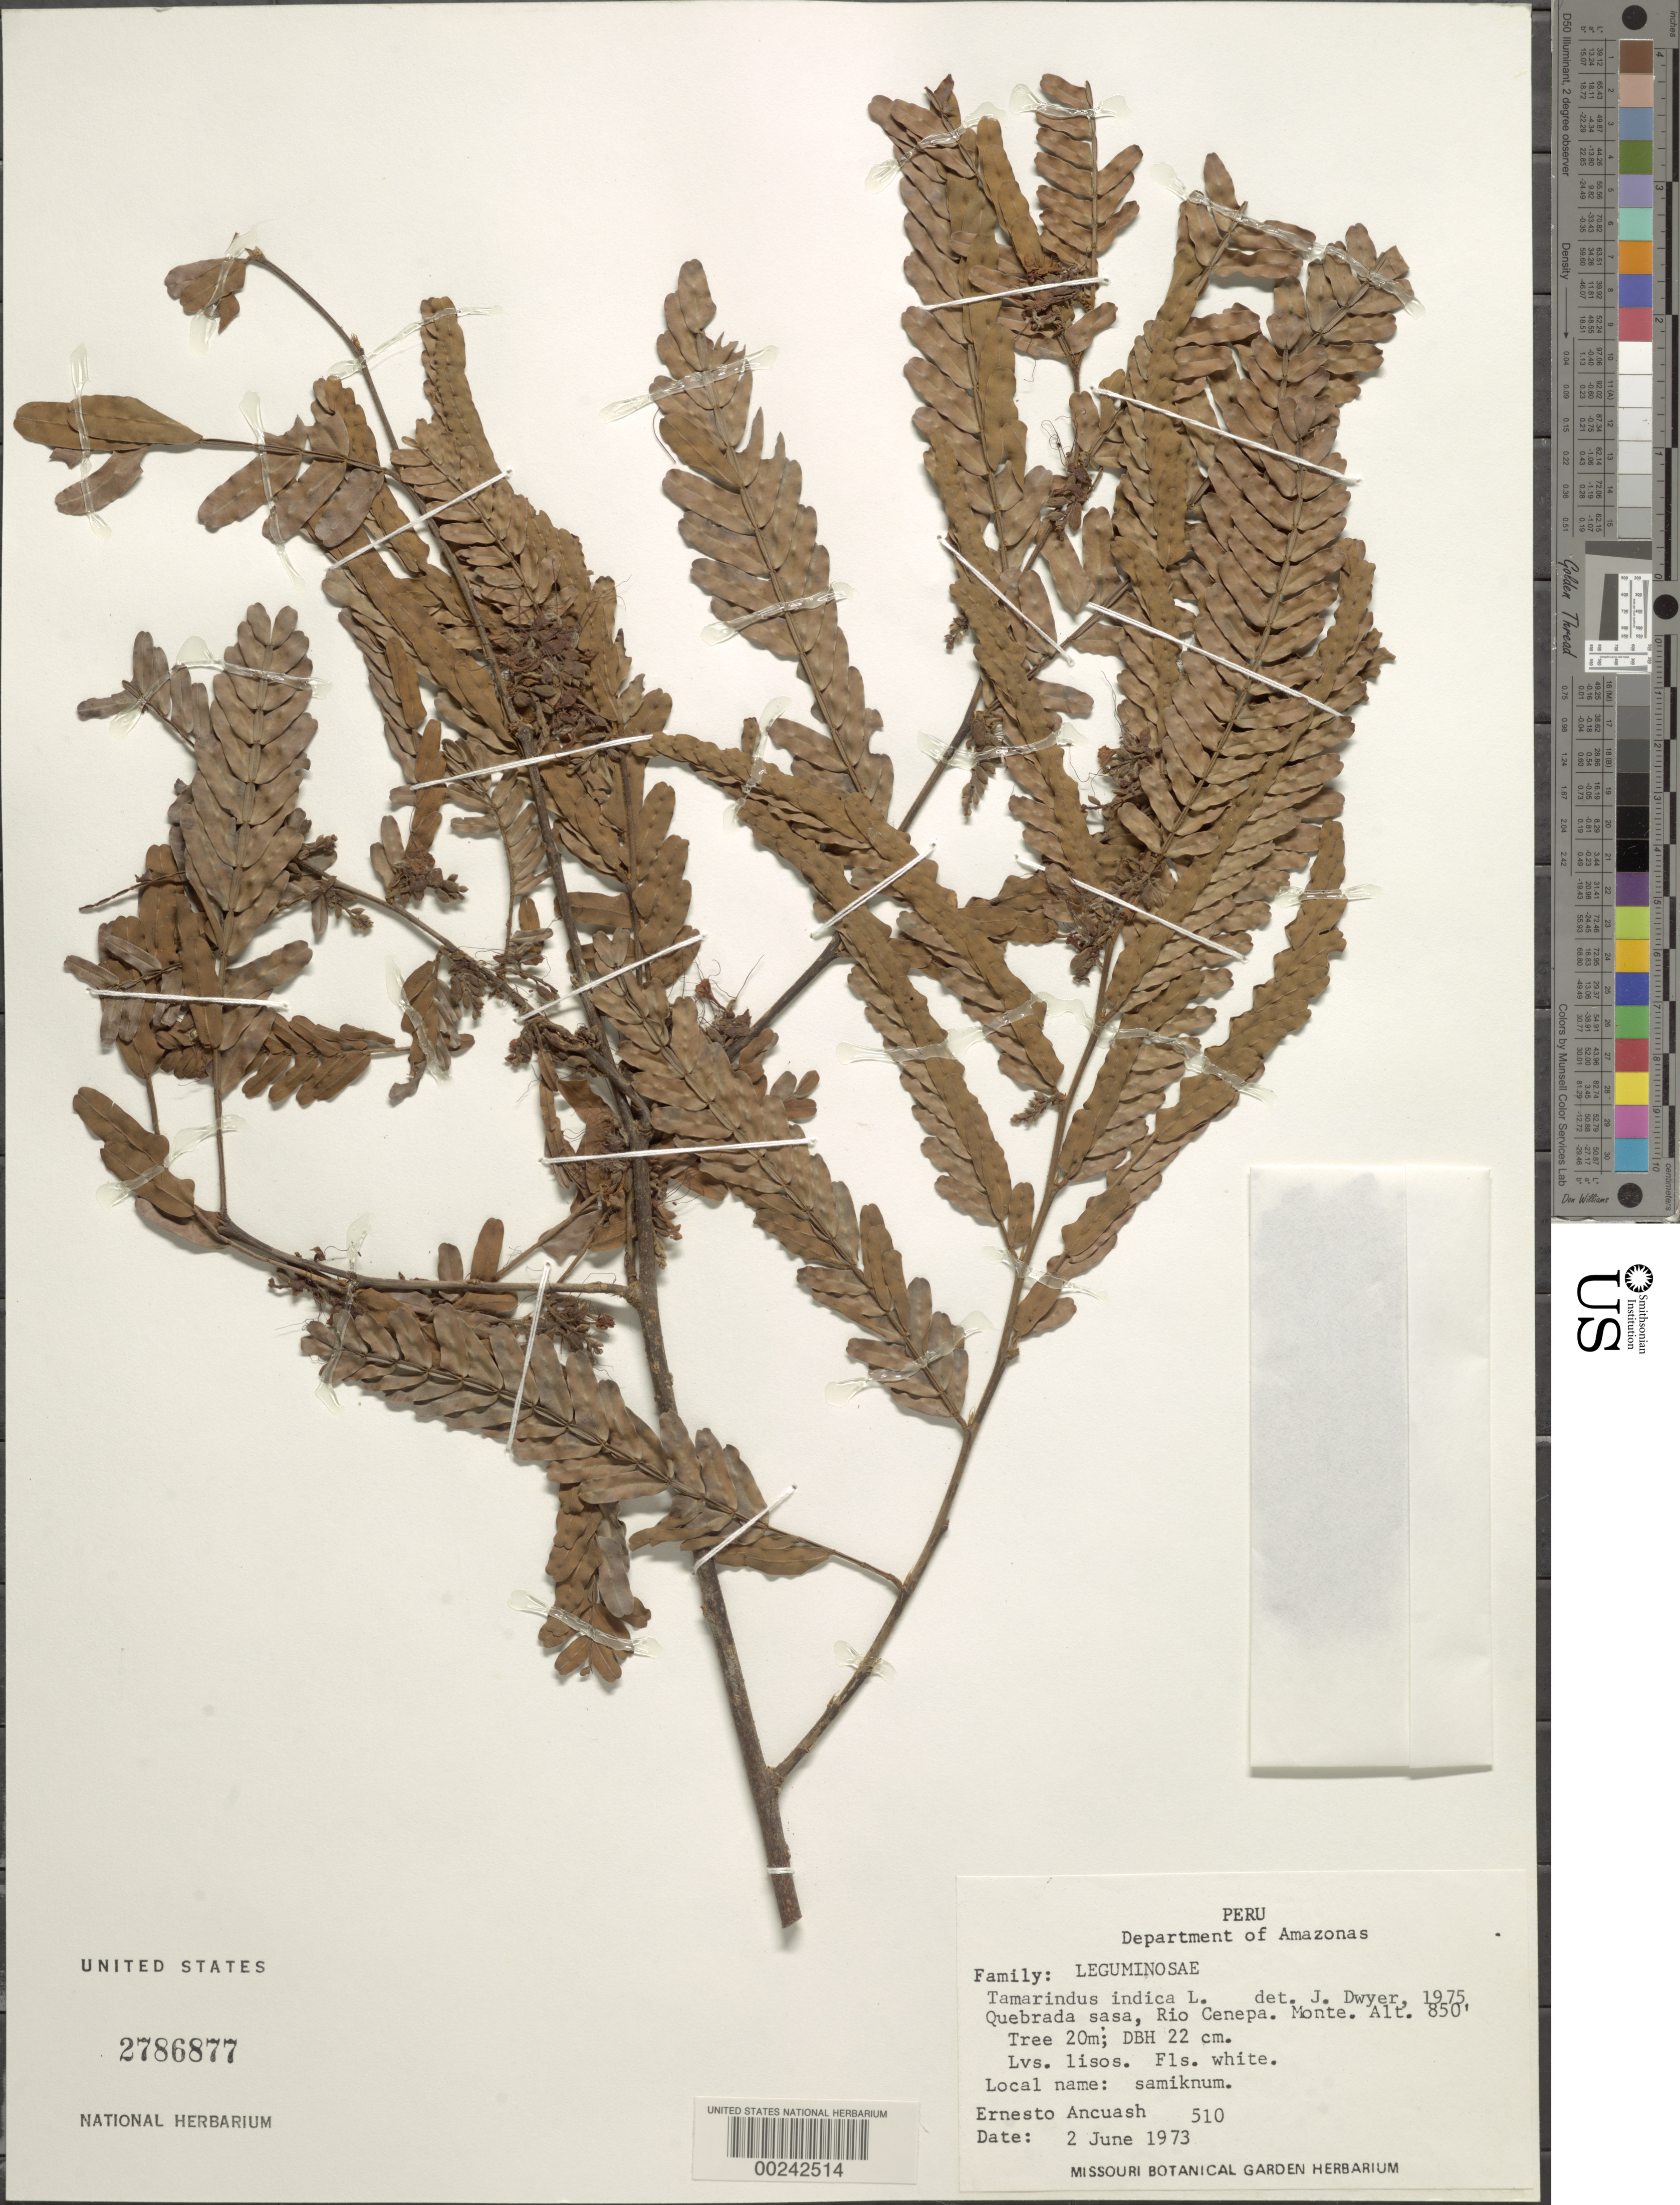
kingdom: Plantae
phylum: Tracheophyta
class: Magnoliopsida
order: Fabales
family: Fabaceae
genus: Tamarindus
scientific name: Tamarindus indica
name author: L.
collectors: E. Ancuash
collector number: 310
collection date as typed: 02 Jun 1973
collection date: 1973-06-02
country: Peru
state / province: Amazonas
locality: Quebrada Sasa, Río Cenepa, Monte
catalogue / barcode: US 2786877